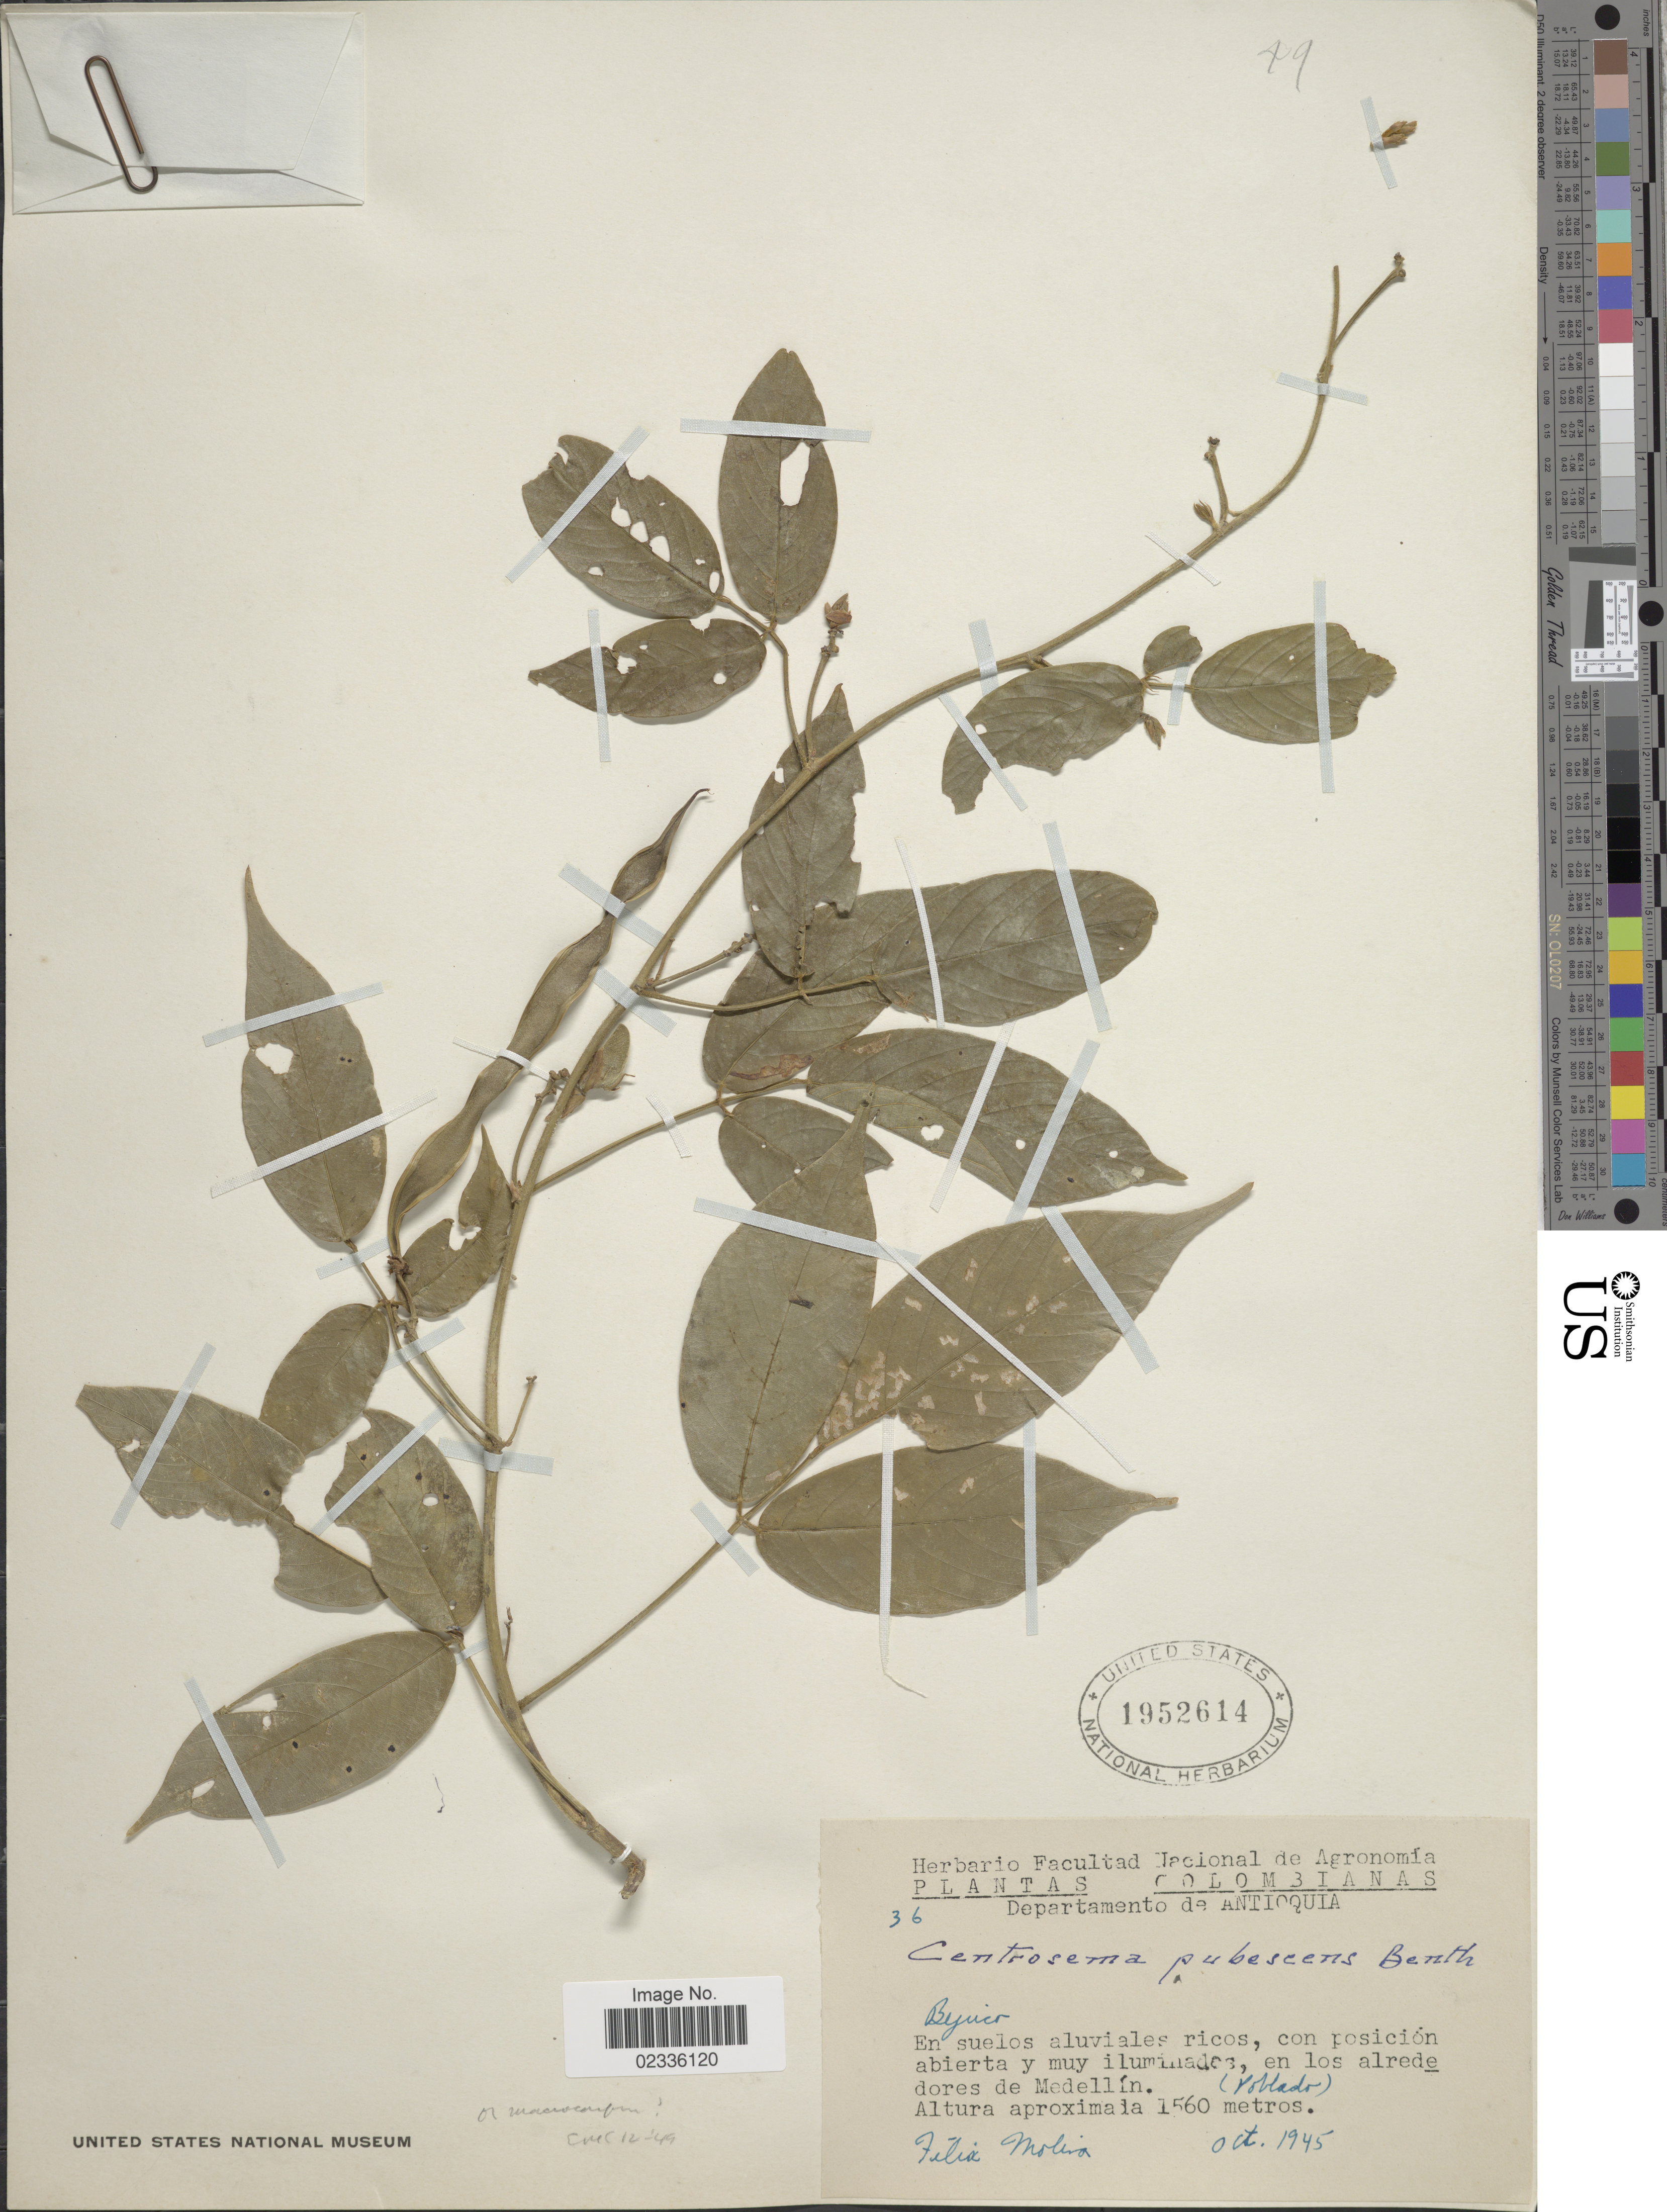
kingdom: Plantae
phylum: Tracheophyta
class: Magnoliopsida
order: Fabales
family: Fabaceae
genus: Centrosema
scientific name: Centrosema pubescens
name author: Benth.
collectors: F. Molina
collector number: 36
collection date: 1945-10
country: Colombia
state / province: Antioquia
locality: Departamento de Antioquia. Bejuco [interpreted], En suelos aluviales ricos, con posicion abierta y muy Iluminadas, en los alrededores de Medellin.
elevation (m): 1560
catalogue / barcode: US 1952614